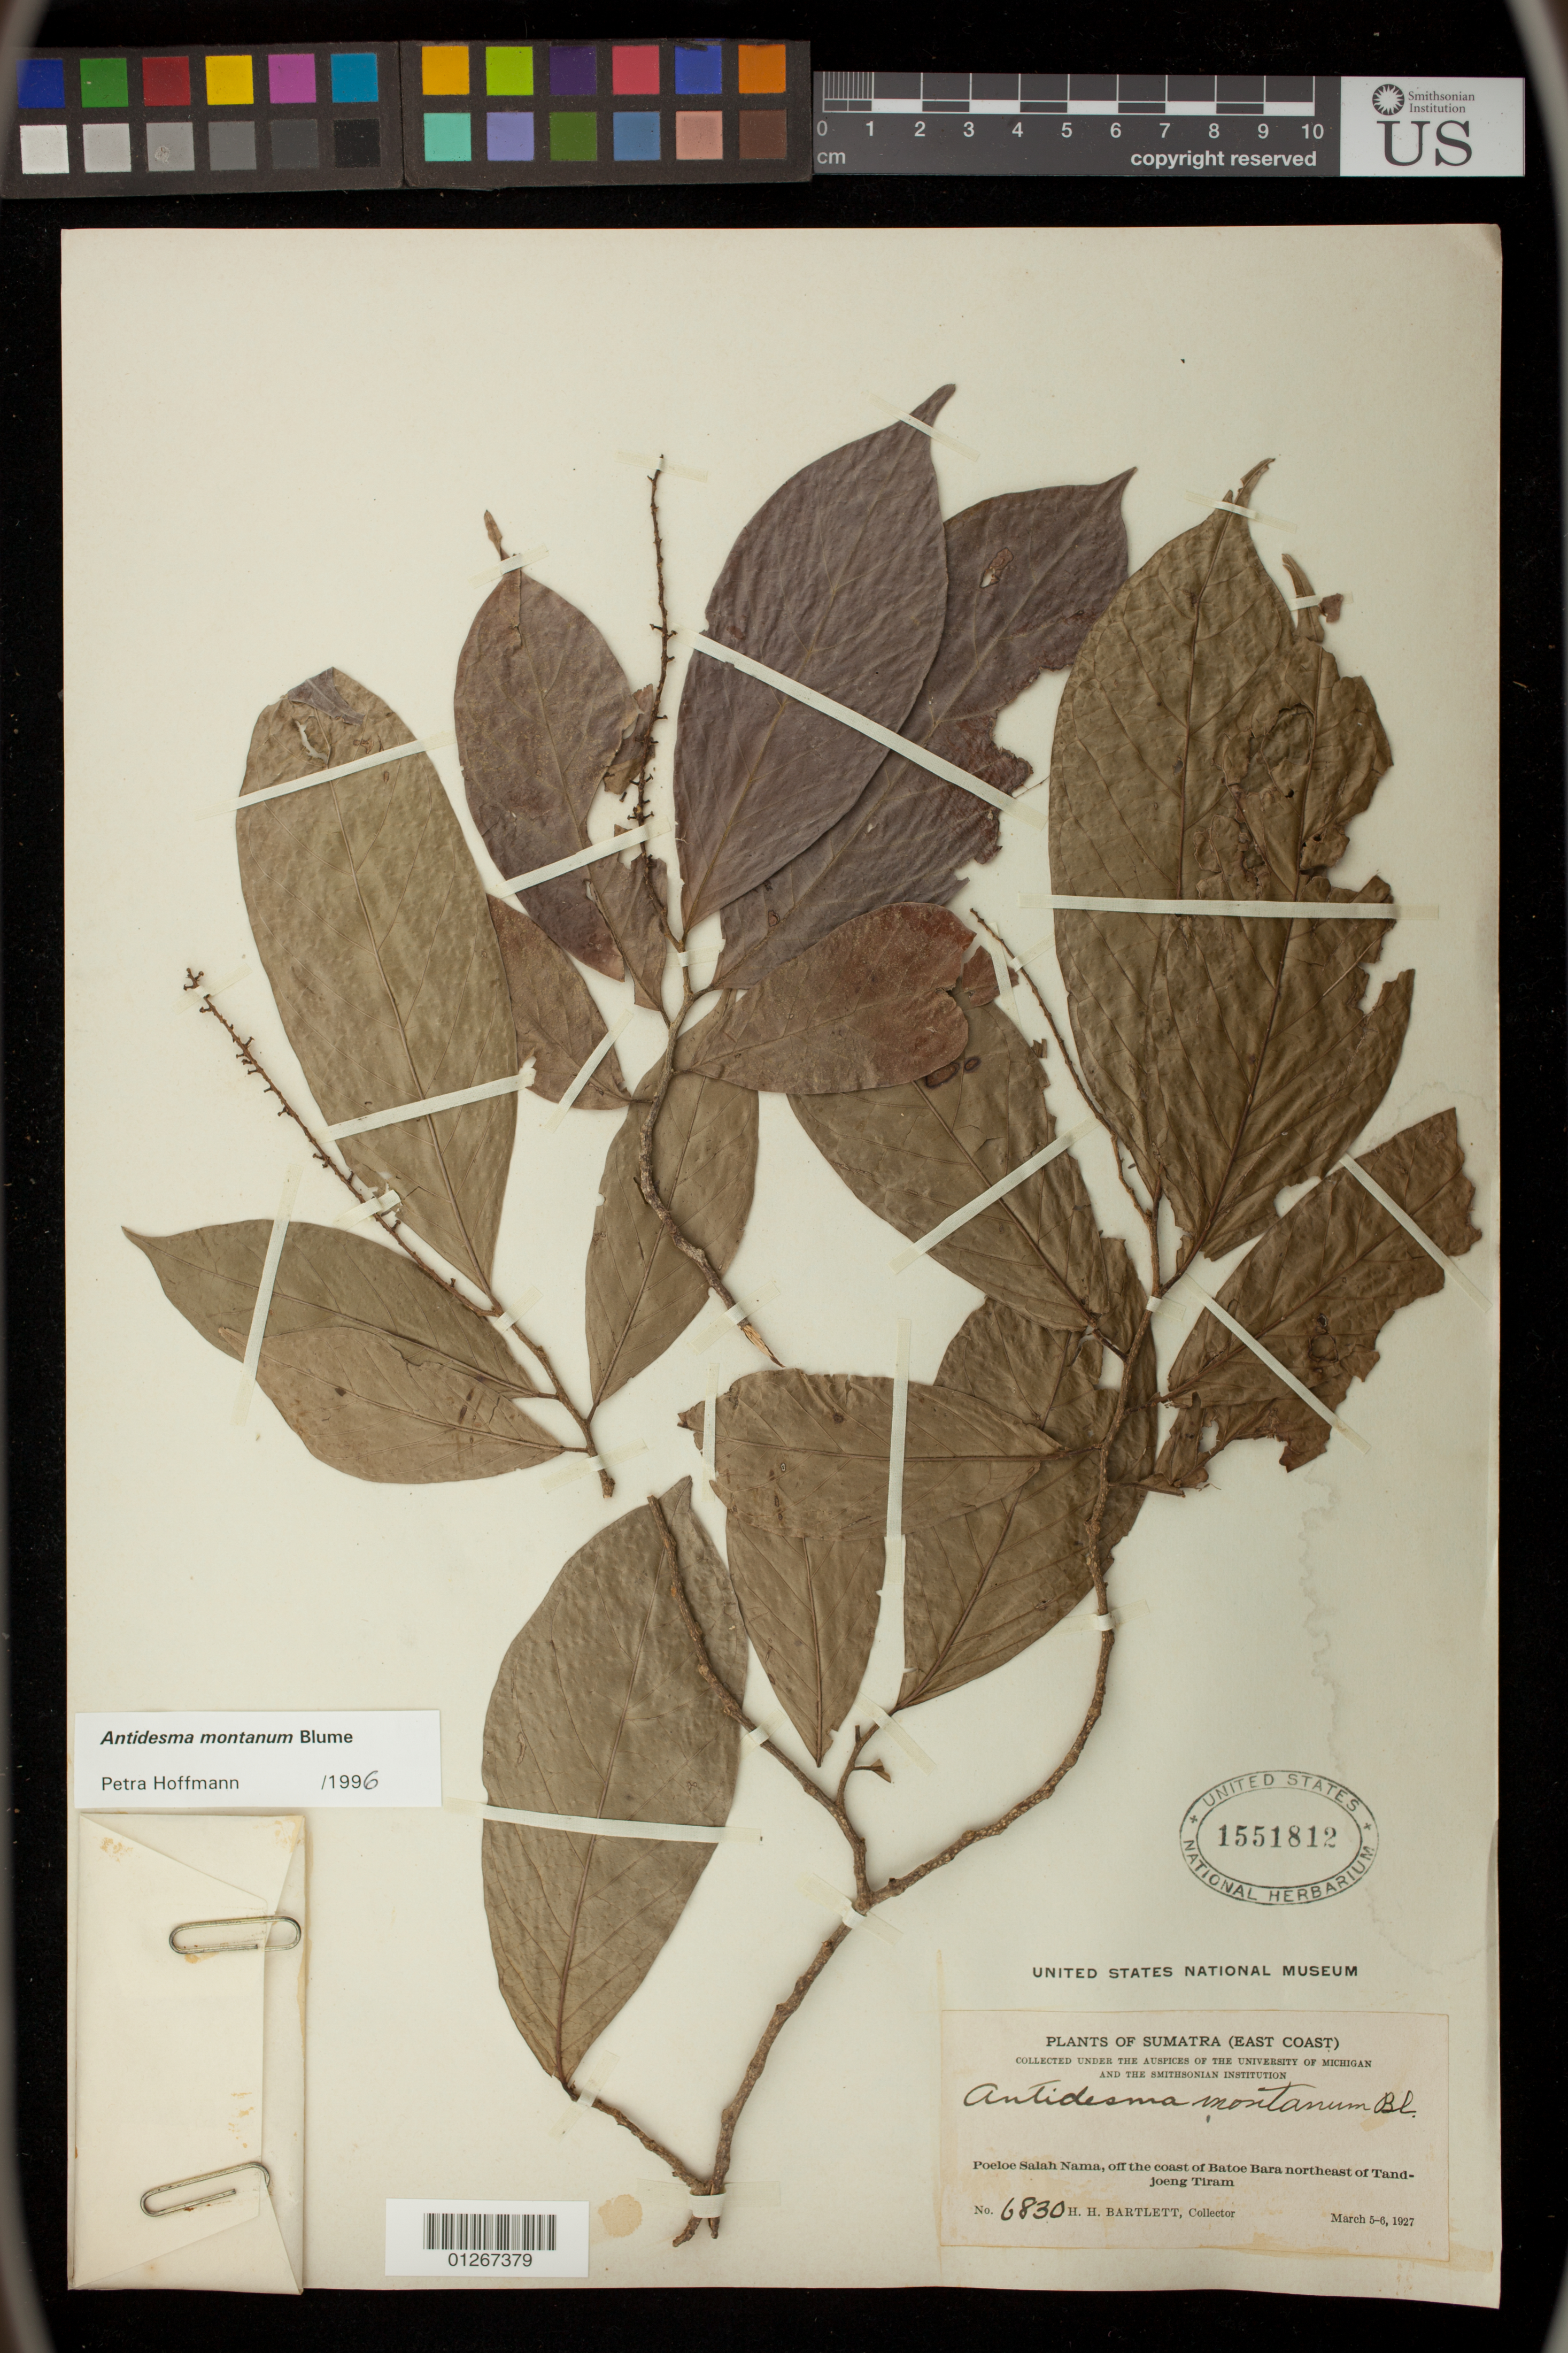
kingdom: Plantae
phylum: Tracheophyta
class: Magnoliopsida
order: Malpighiales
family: Phyllanthaceae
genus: Antidesma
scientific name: Antidesma montanum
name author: Blume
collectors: H. H. Bartlett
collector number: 6830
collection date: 1927-03-05/1927-03-06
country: Indonesia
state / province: Sumatra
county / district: Sumatera Utara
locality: Poeloe Salah Nama, off the coast of Batoe Bara northeast of Tandjoeng Tiram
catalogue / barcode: US 1551812